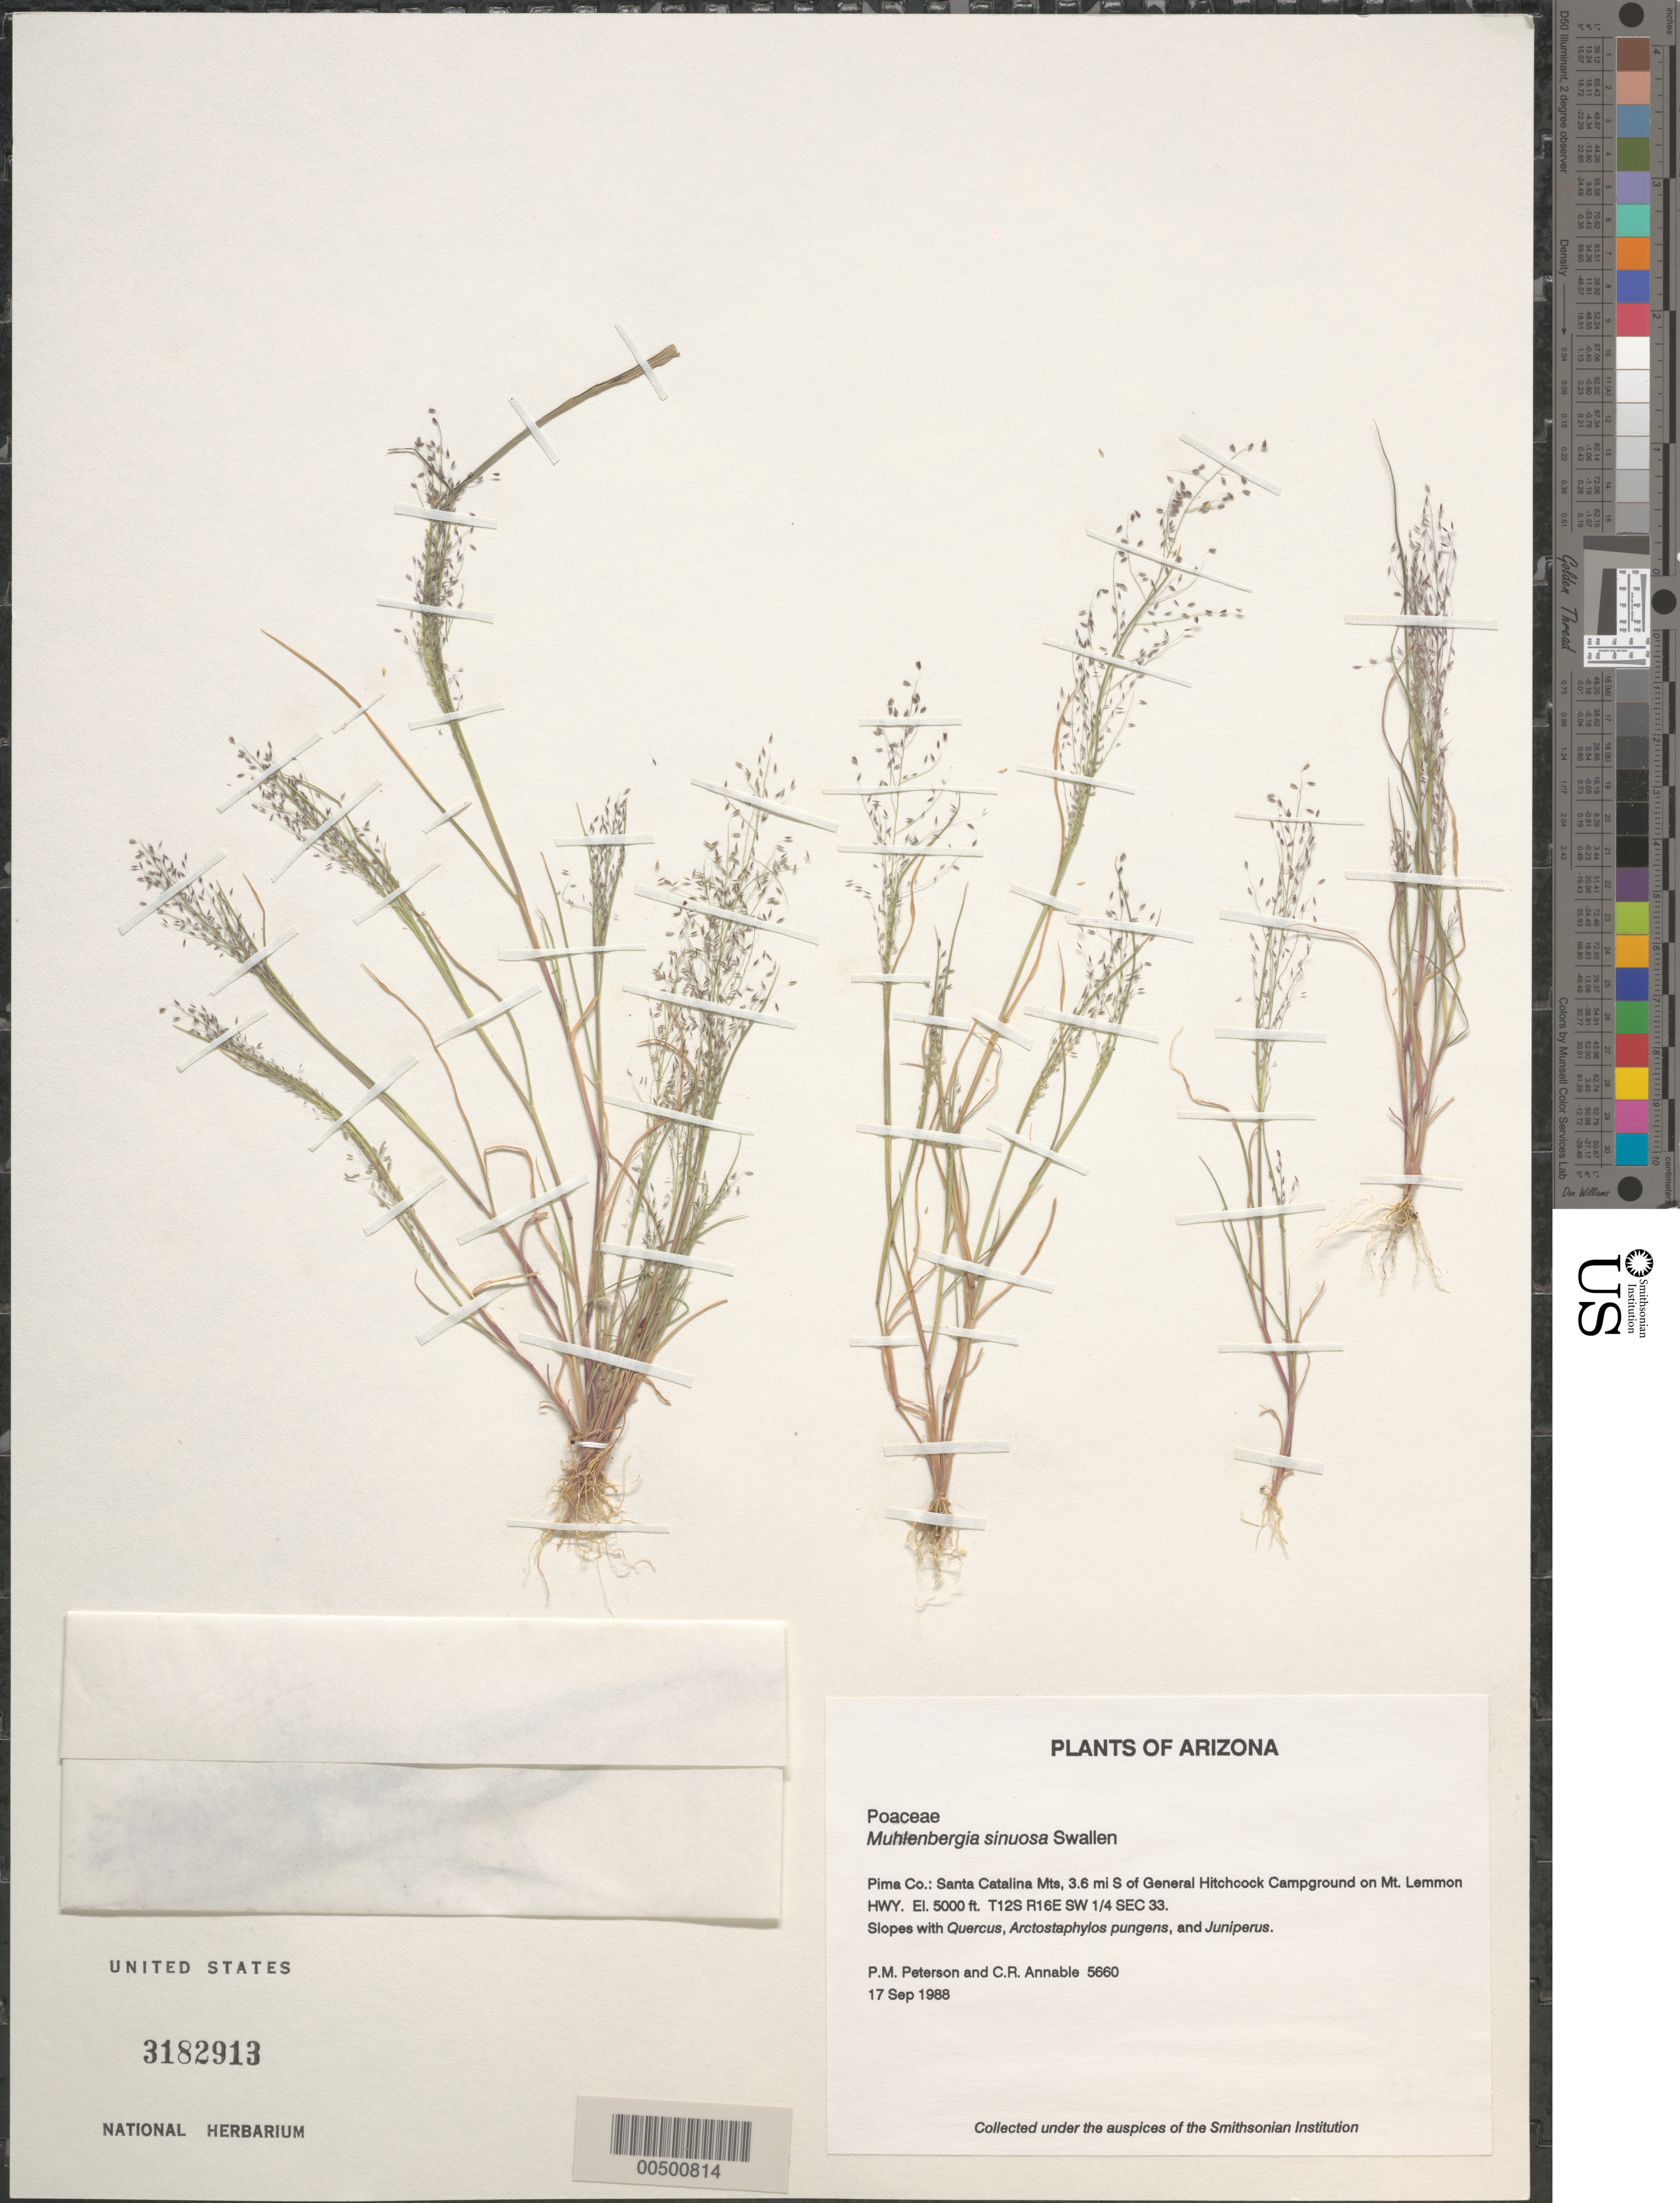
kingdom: Plantae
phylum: Tracheophyta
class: Liliopsida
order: Poales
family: Poaceae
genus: Muhlenbergia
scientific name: Muhlenbergia sinuosa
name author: Swallen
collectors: P. M. Peterson & C. R. Annable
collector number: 05660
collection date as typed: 17 Sep 1988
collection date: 1988-09-17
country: United States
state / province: Arizona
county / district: Pima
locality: Santa Catalina Mts, 3.6 mi S of General Hitchcock Campground on Mt. Lemmon HWY.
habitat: Slopes with Quercus, Arctostaphylos pungens, and Juniperus.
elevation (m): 1524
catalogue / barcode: US 3182913